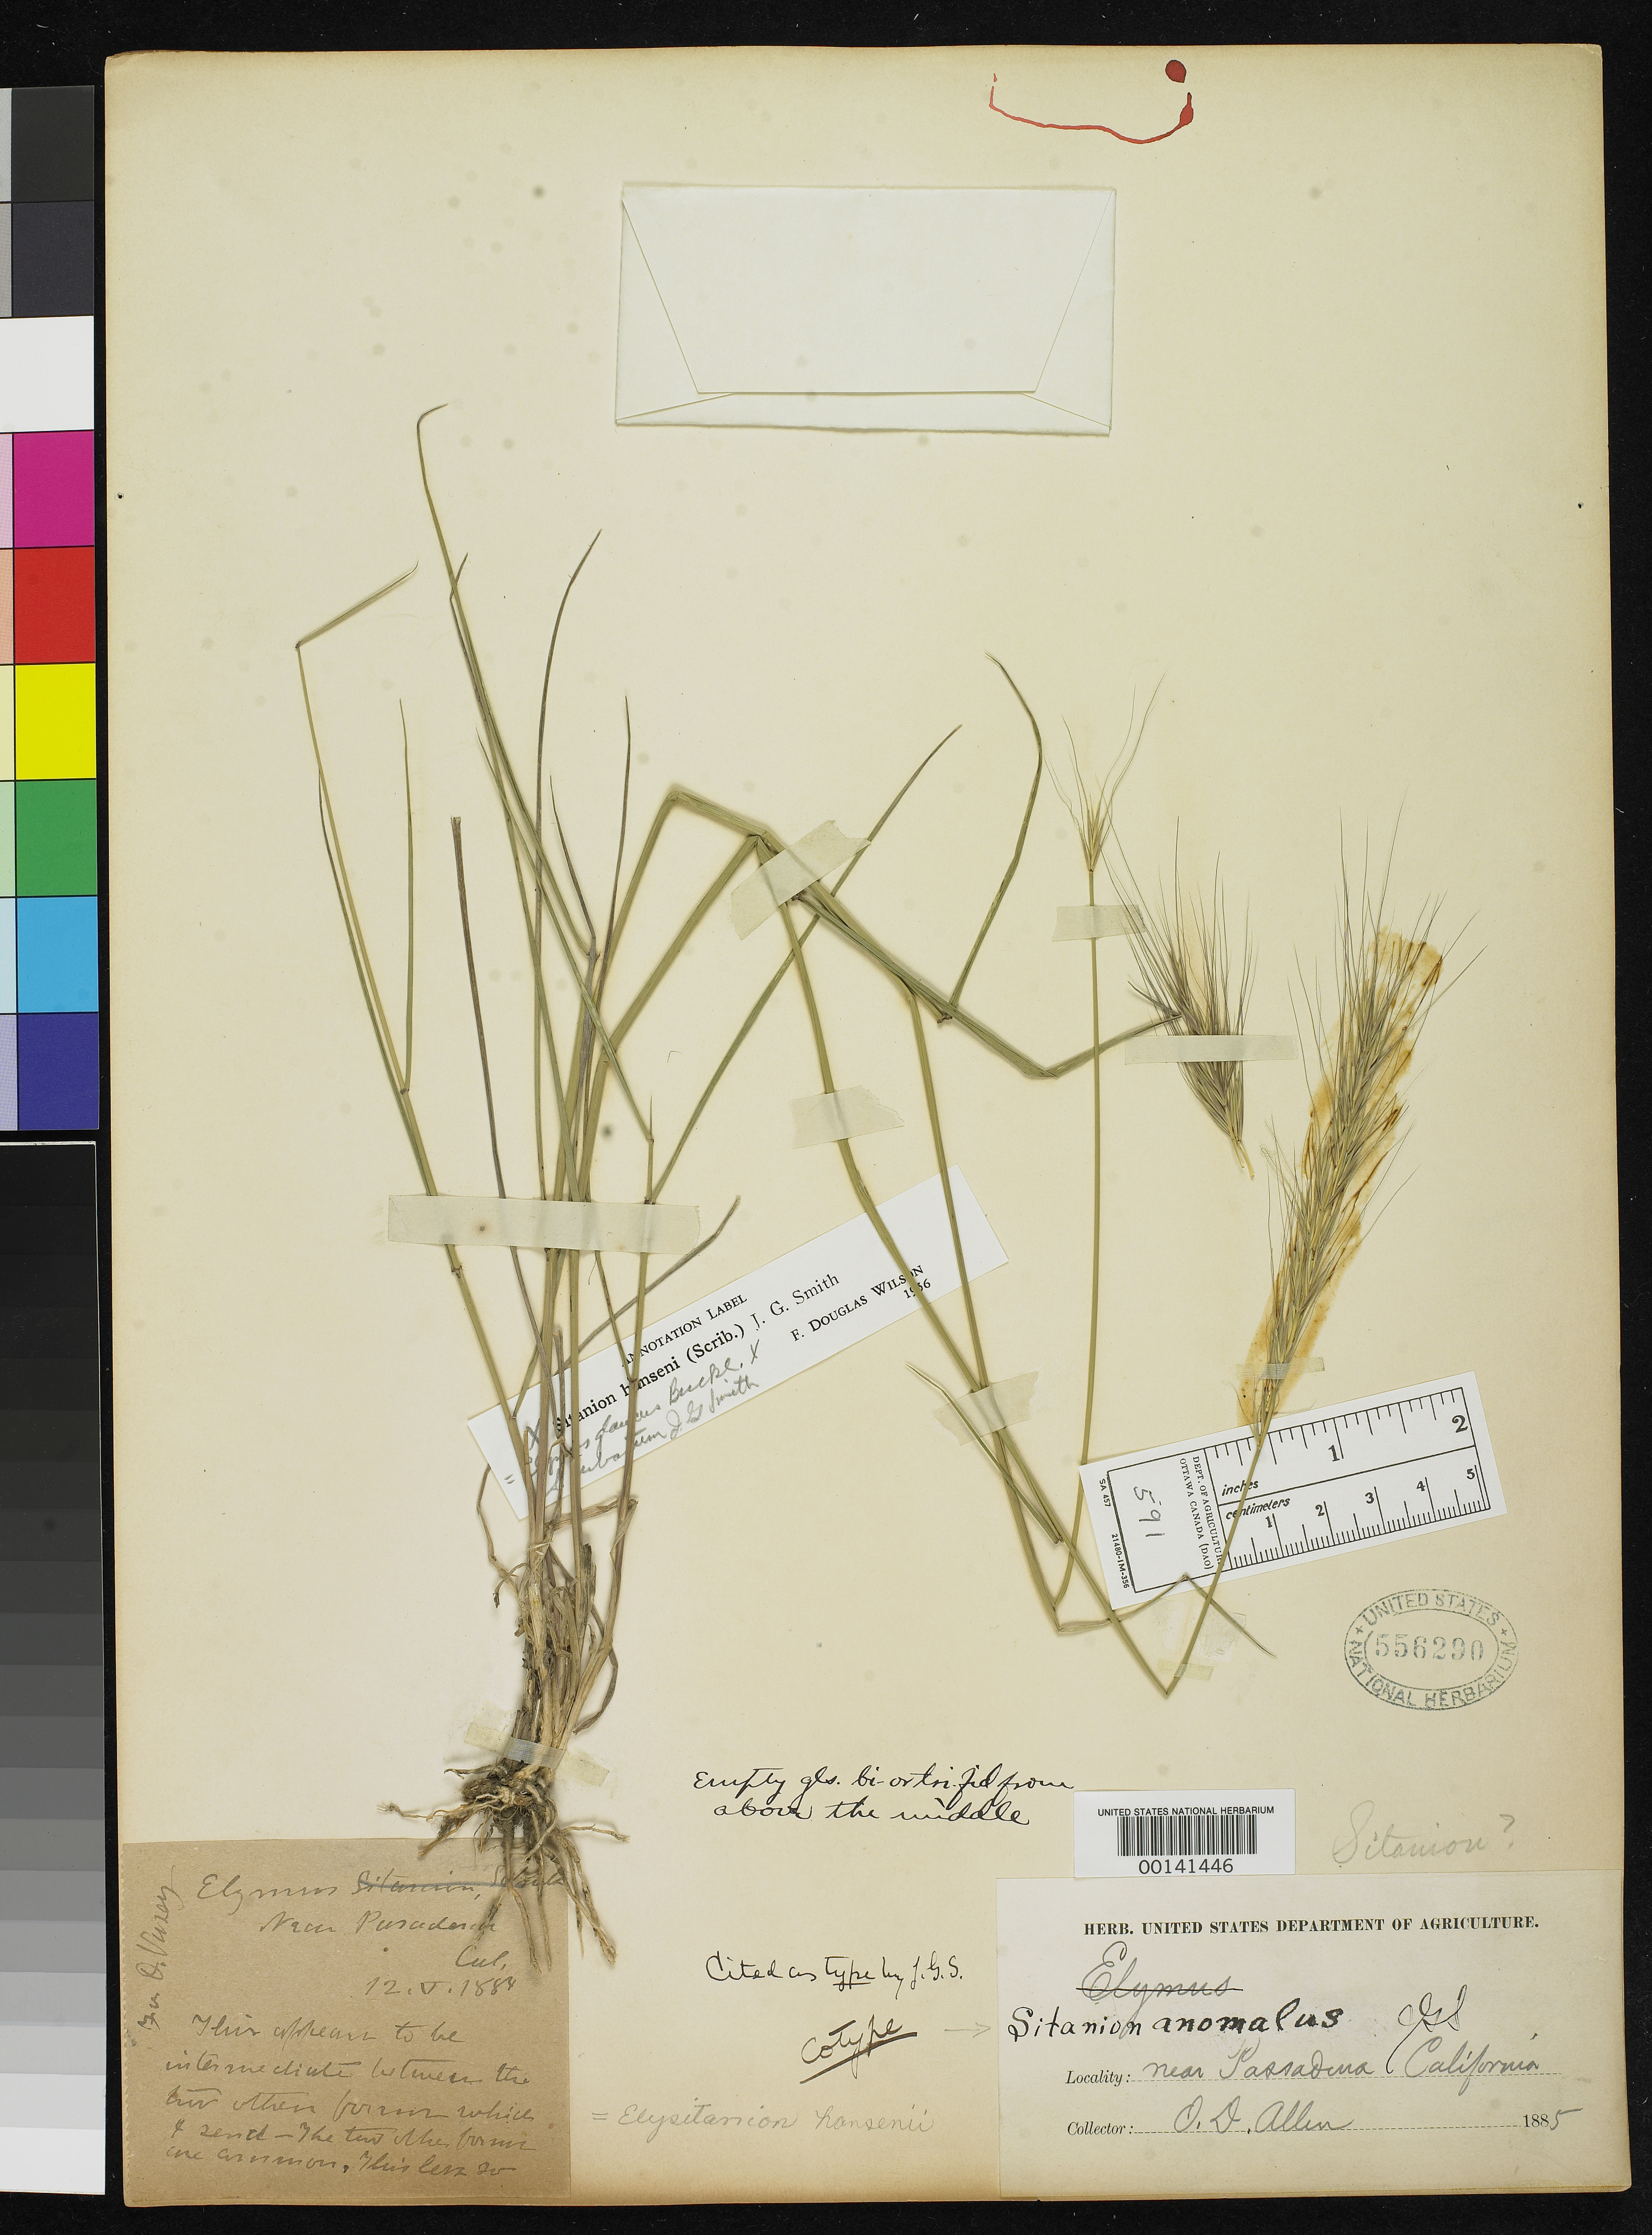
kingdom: Plantae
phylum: Tracheophyta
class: Liliopsida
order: Poales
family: Poaceae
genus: Sitanion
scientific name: Sitanion anomalum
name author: J.G. Sm.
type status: Isotype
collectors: O. D. Allen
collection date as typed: May 1885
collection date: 1885-05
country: United States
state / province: California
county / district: Los Angeles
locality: Near Pasadena.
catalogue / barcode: US 556290